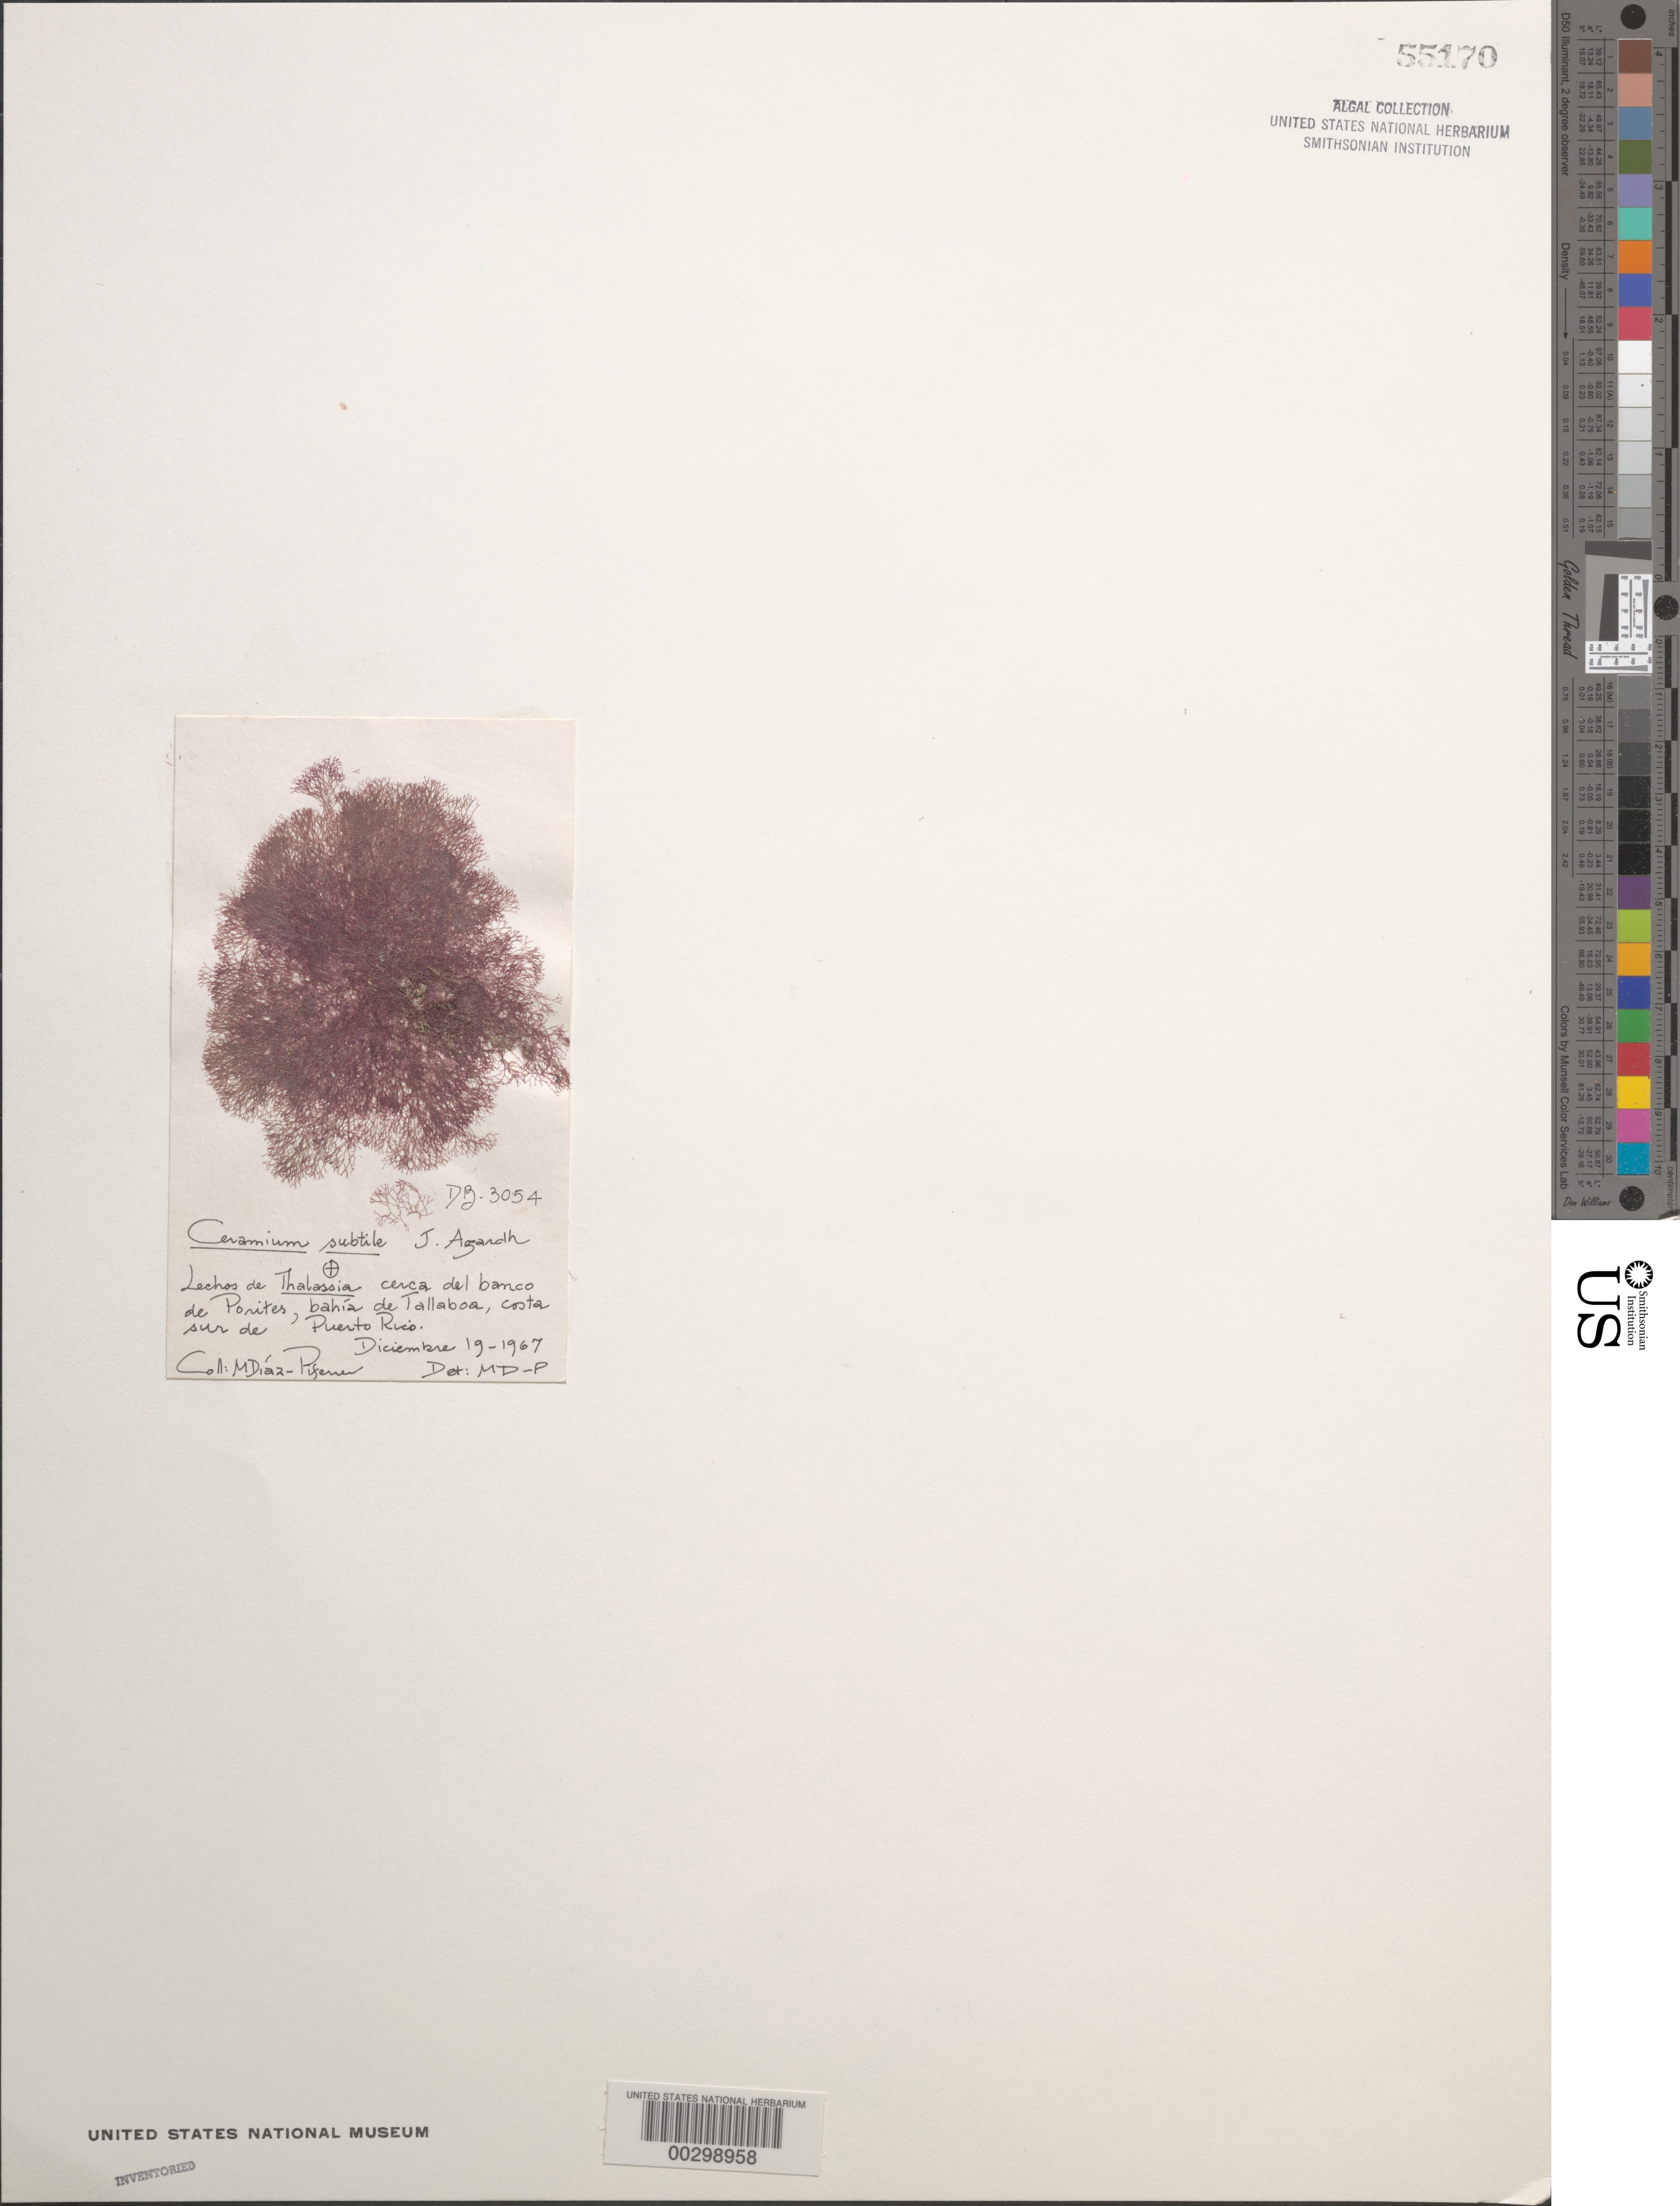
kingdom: Plantae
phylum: Rhodophyta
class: Florideophyceae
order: Ceramiales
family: Ceramiaceae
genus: Ceramium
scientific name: Ceramium subtile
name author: J. Agardh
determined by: Diaz-Piferrer, M.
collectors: M. Diaz-Piferrer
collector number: Db-3054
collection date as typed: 19 Dec 1967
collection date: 1967-12-19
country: Puerto Rico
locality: Tallaboa Bay, near shore of Porites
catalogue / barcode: US 55170